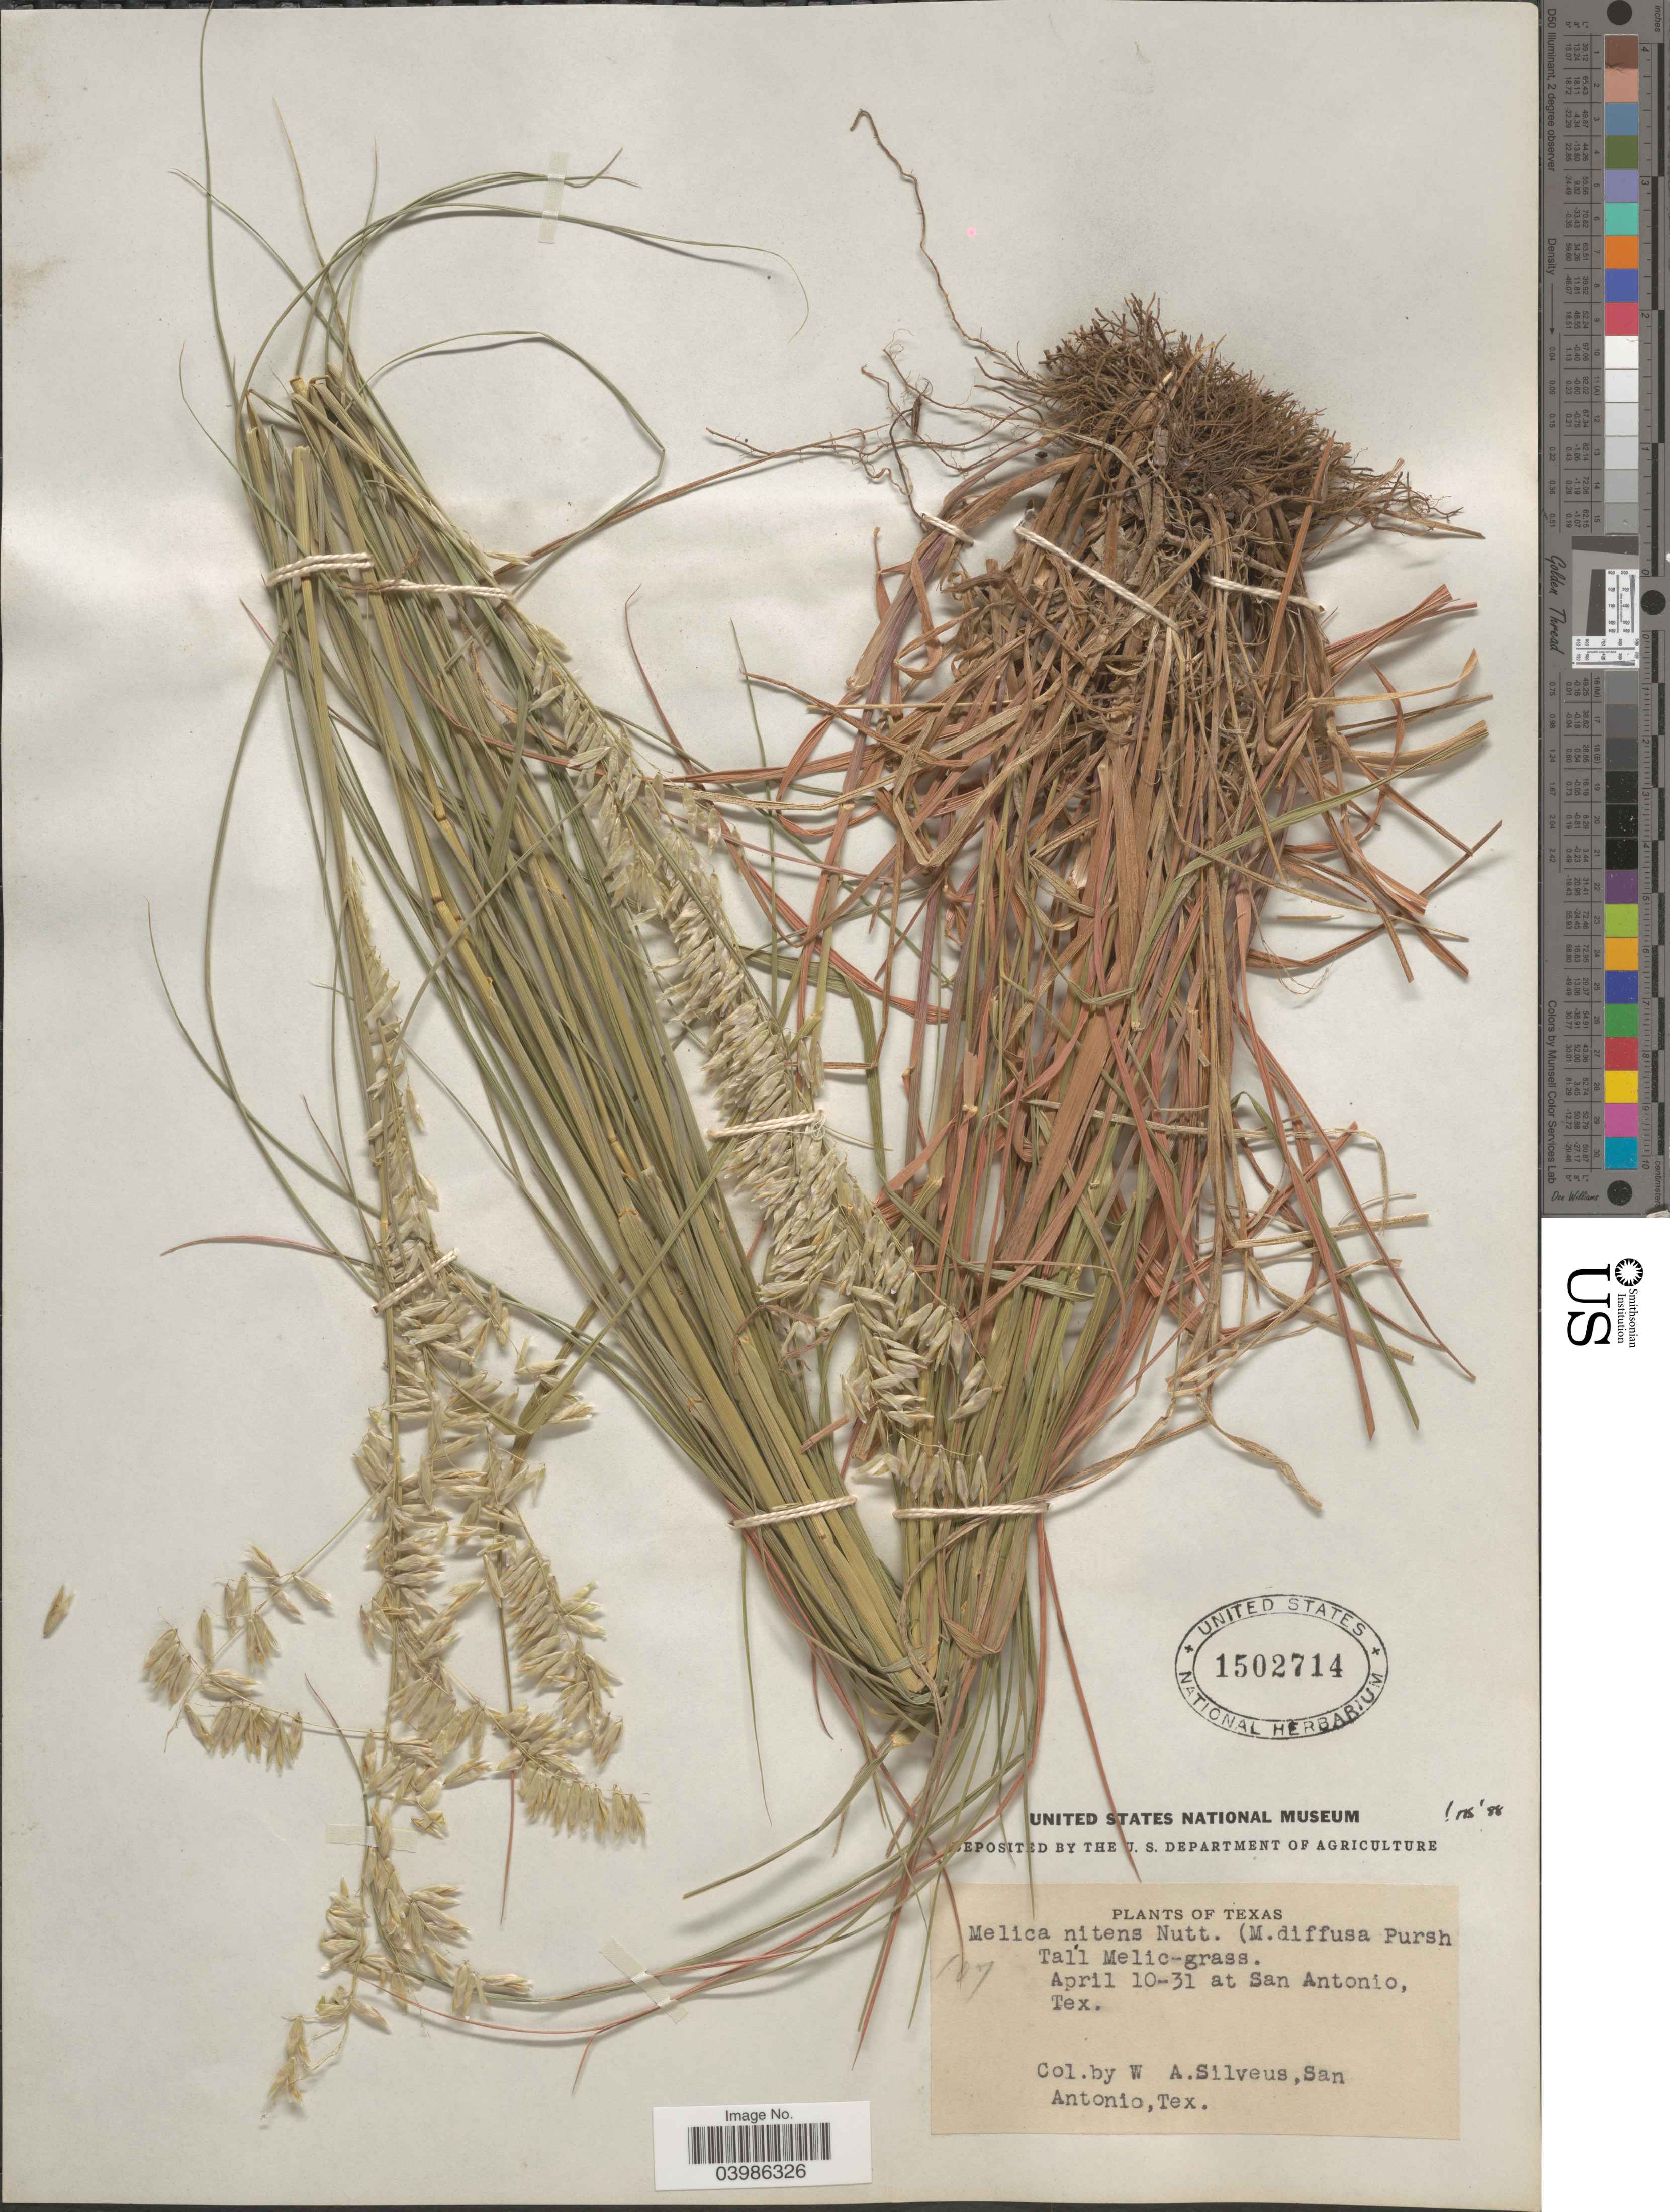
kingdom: Plantae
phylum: Tracheophyta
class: Liliopsida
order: Poales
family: Poaceae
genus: Melica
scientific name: Melica nitens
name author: (Scribn.) Nutt. ex Piper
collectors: W. Silveus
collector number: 107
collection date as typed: Transcribed d/m/y: 10/4/31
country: United States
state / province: Texas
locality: At San Antonio.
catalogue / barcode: US 1502714